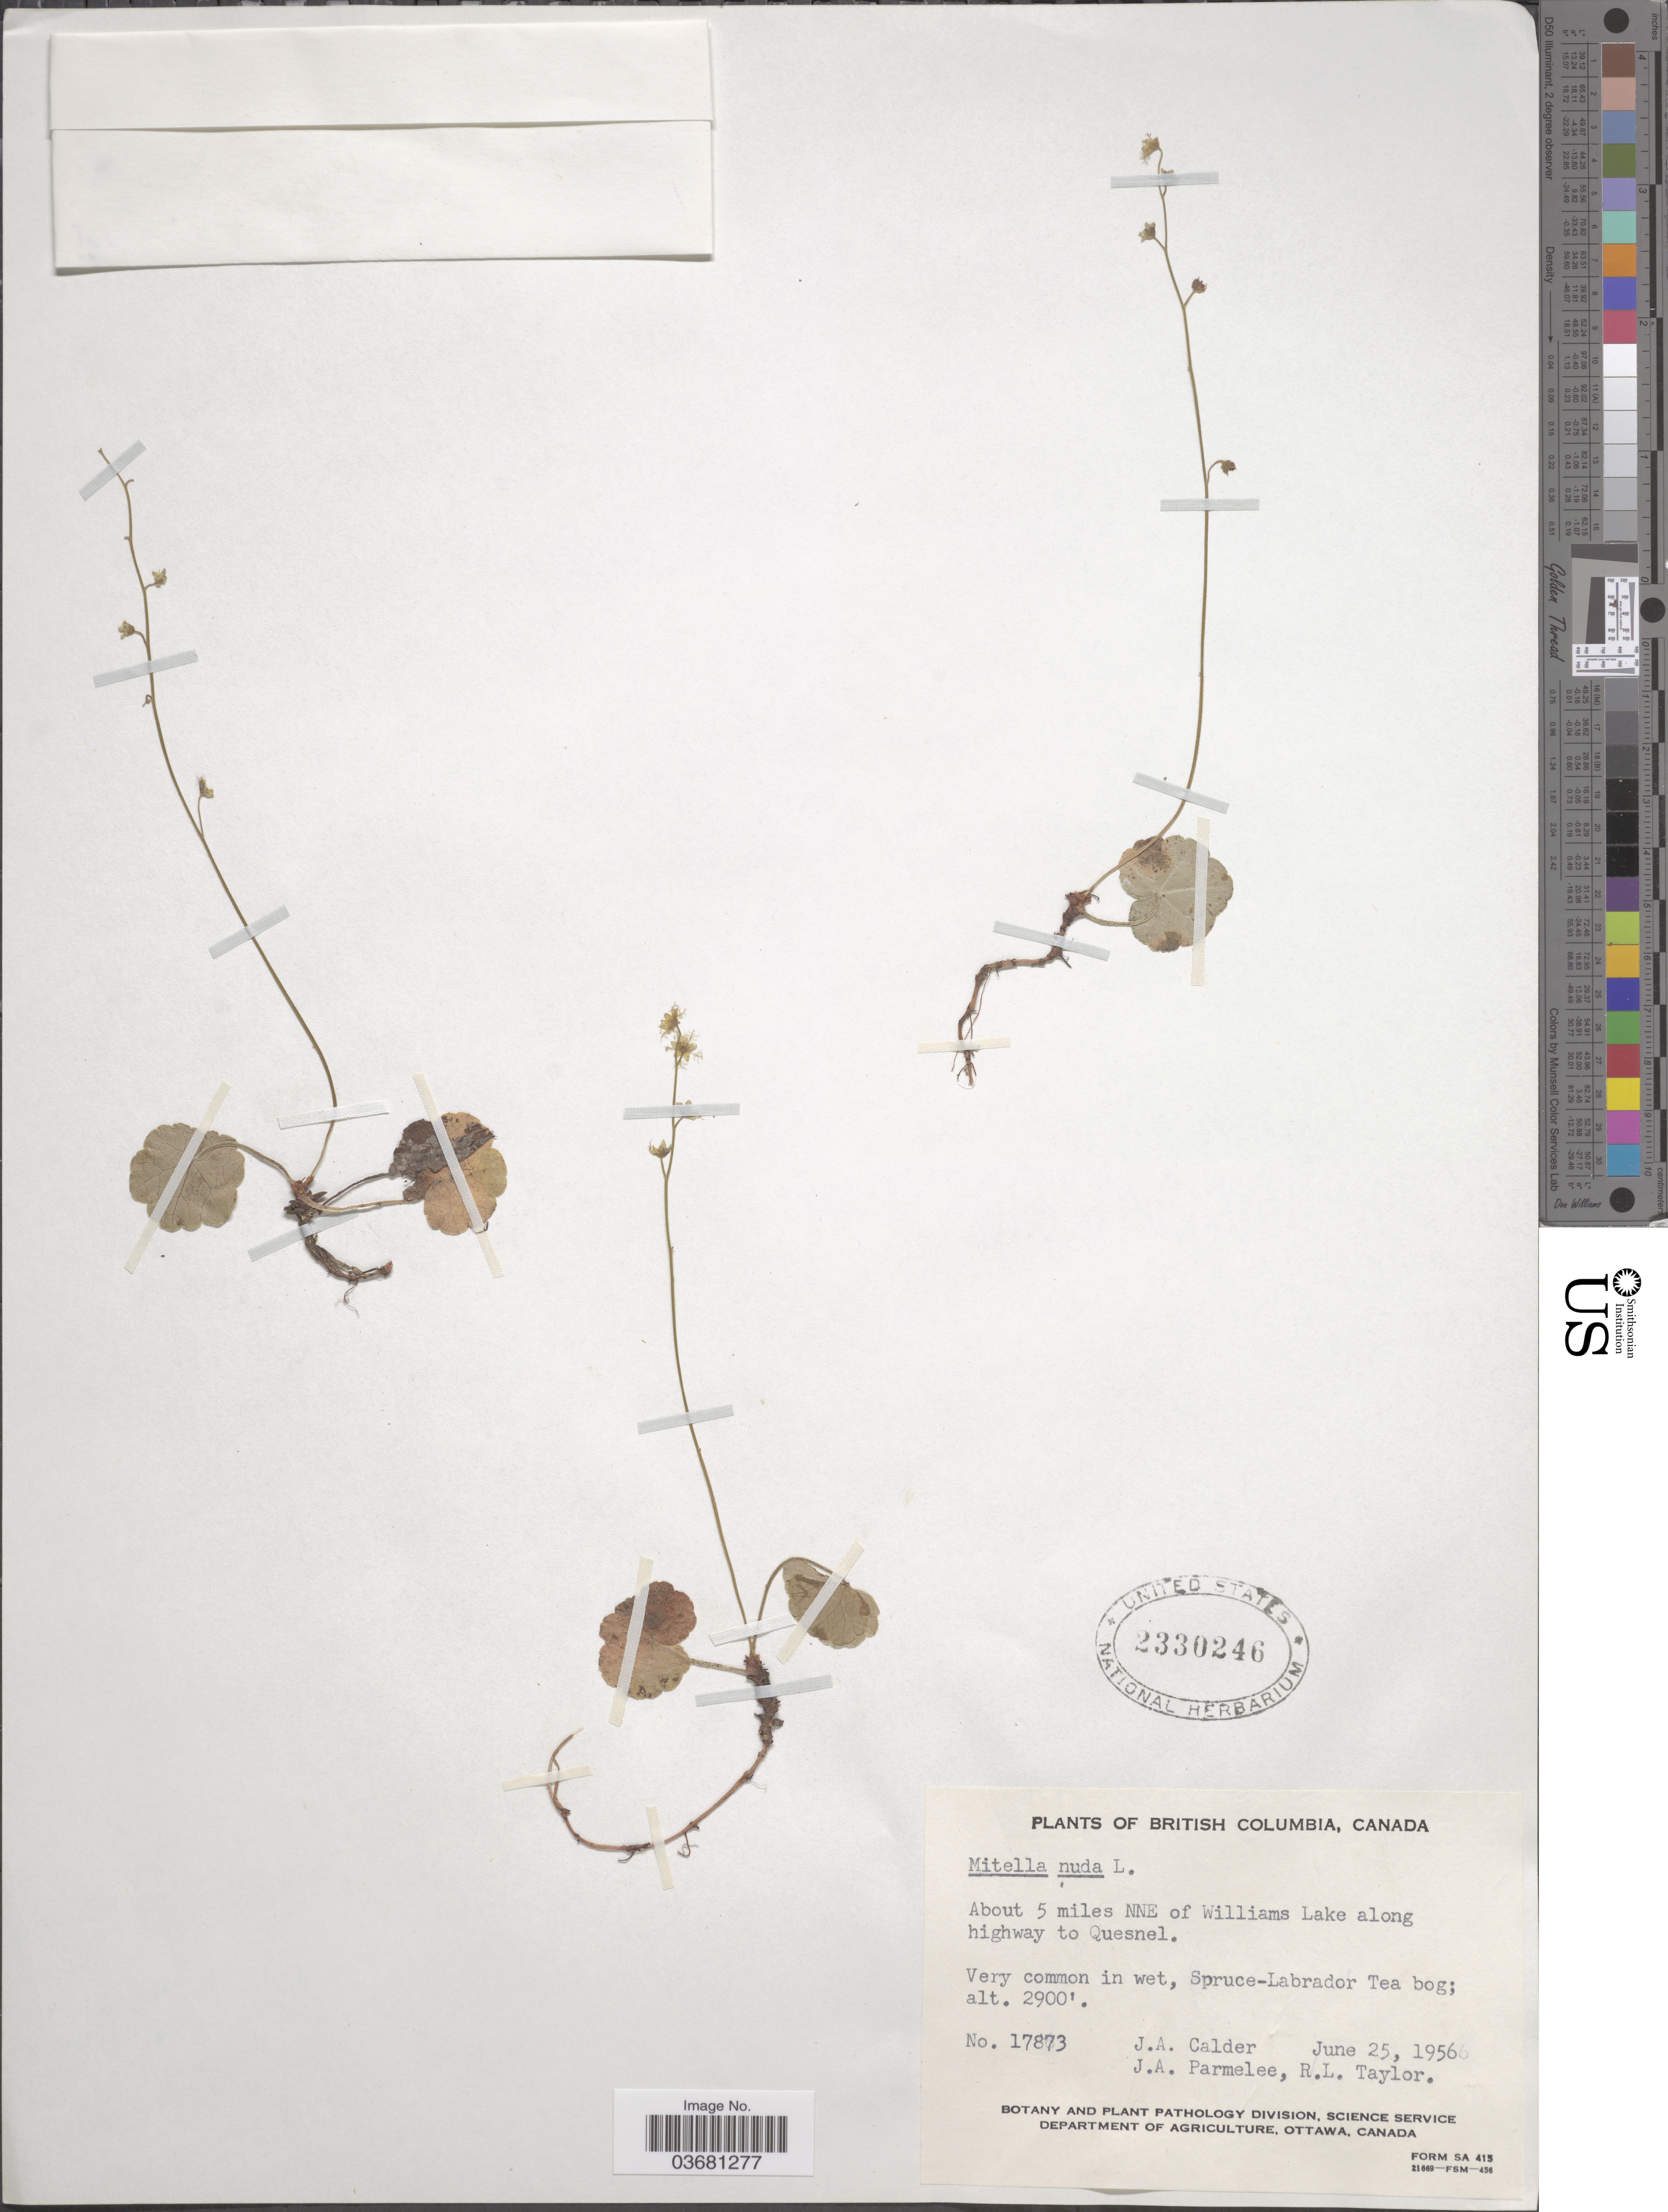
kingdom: Plantae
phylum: Tracheophyta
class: Magnoliopsida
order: Saxifragales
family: Saxifragaceae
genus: Mitella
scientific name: Mitella nuda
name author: L.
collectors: J. A. Calder, J. A. Parmelee & R. Taylor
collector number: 17873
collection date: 1956-06-25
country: Canada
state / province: British Columbia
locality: About 5 miles NNE of Williams Lake along highway to Quesnel. Spruce-Labrador Tea bog.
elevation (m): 884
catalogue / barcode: US 2330246